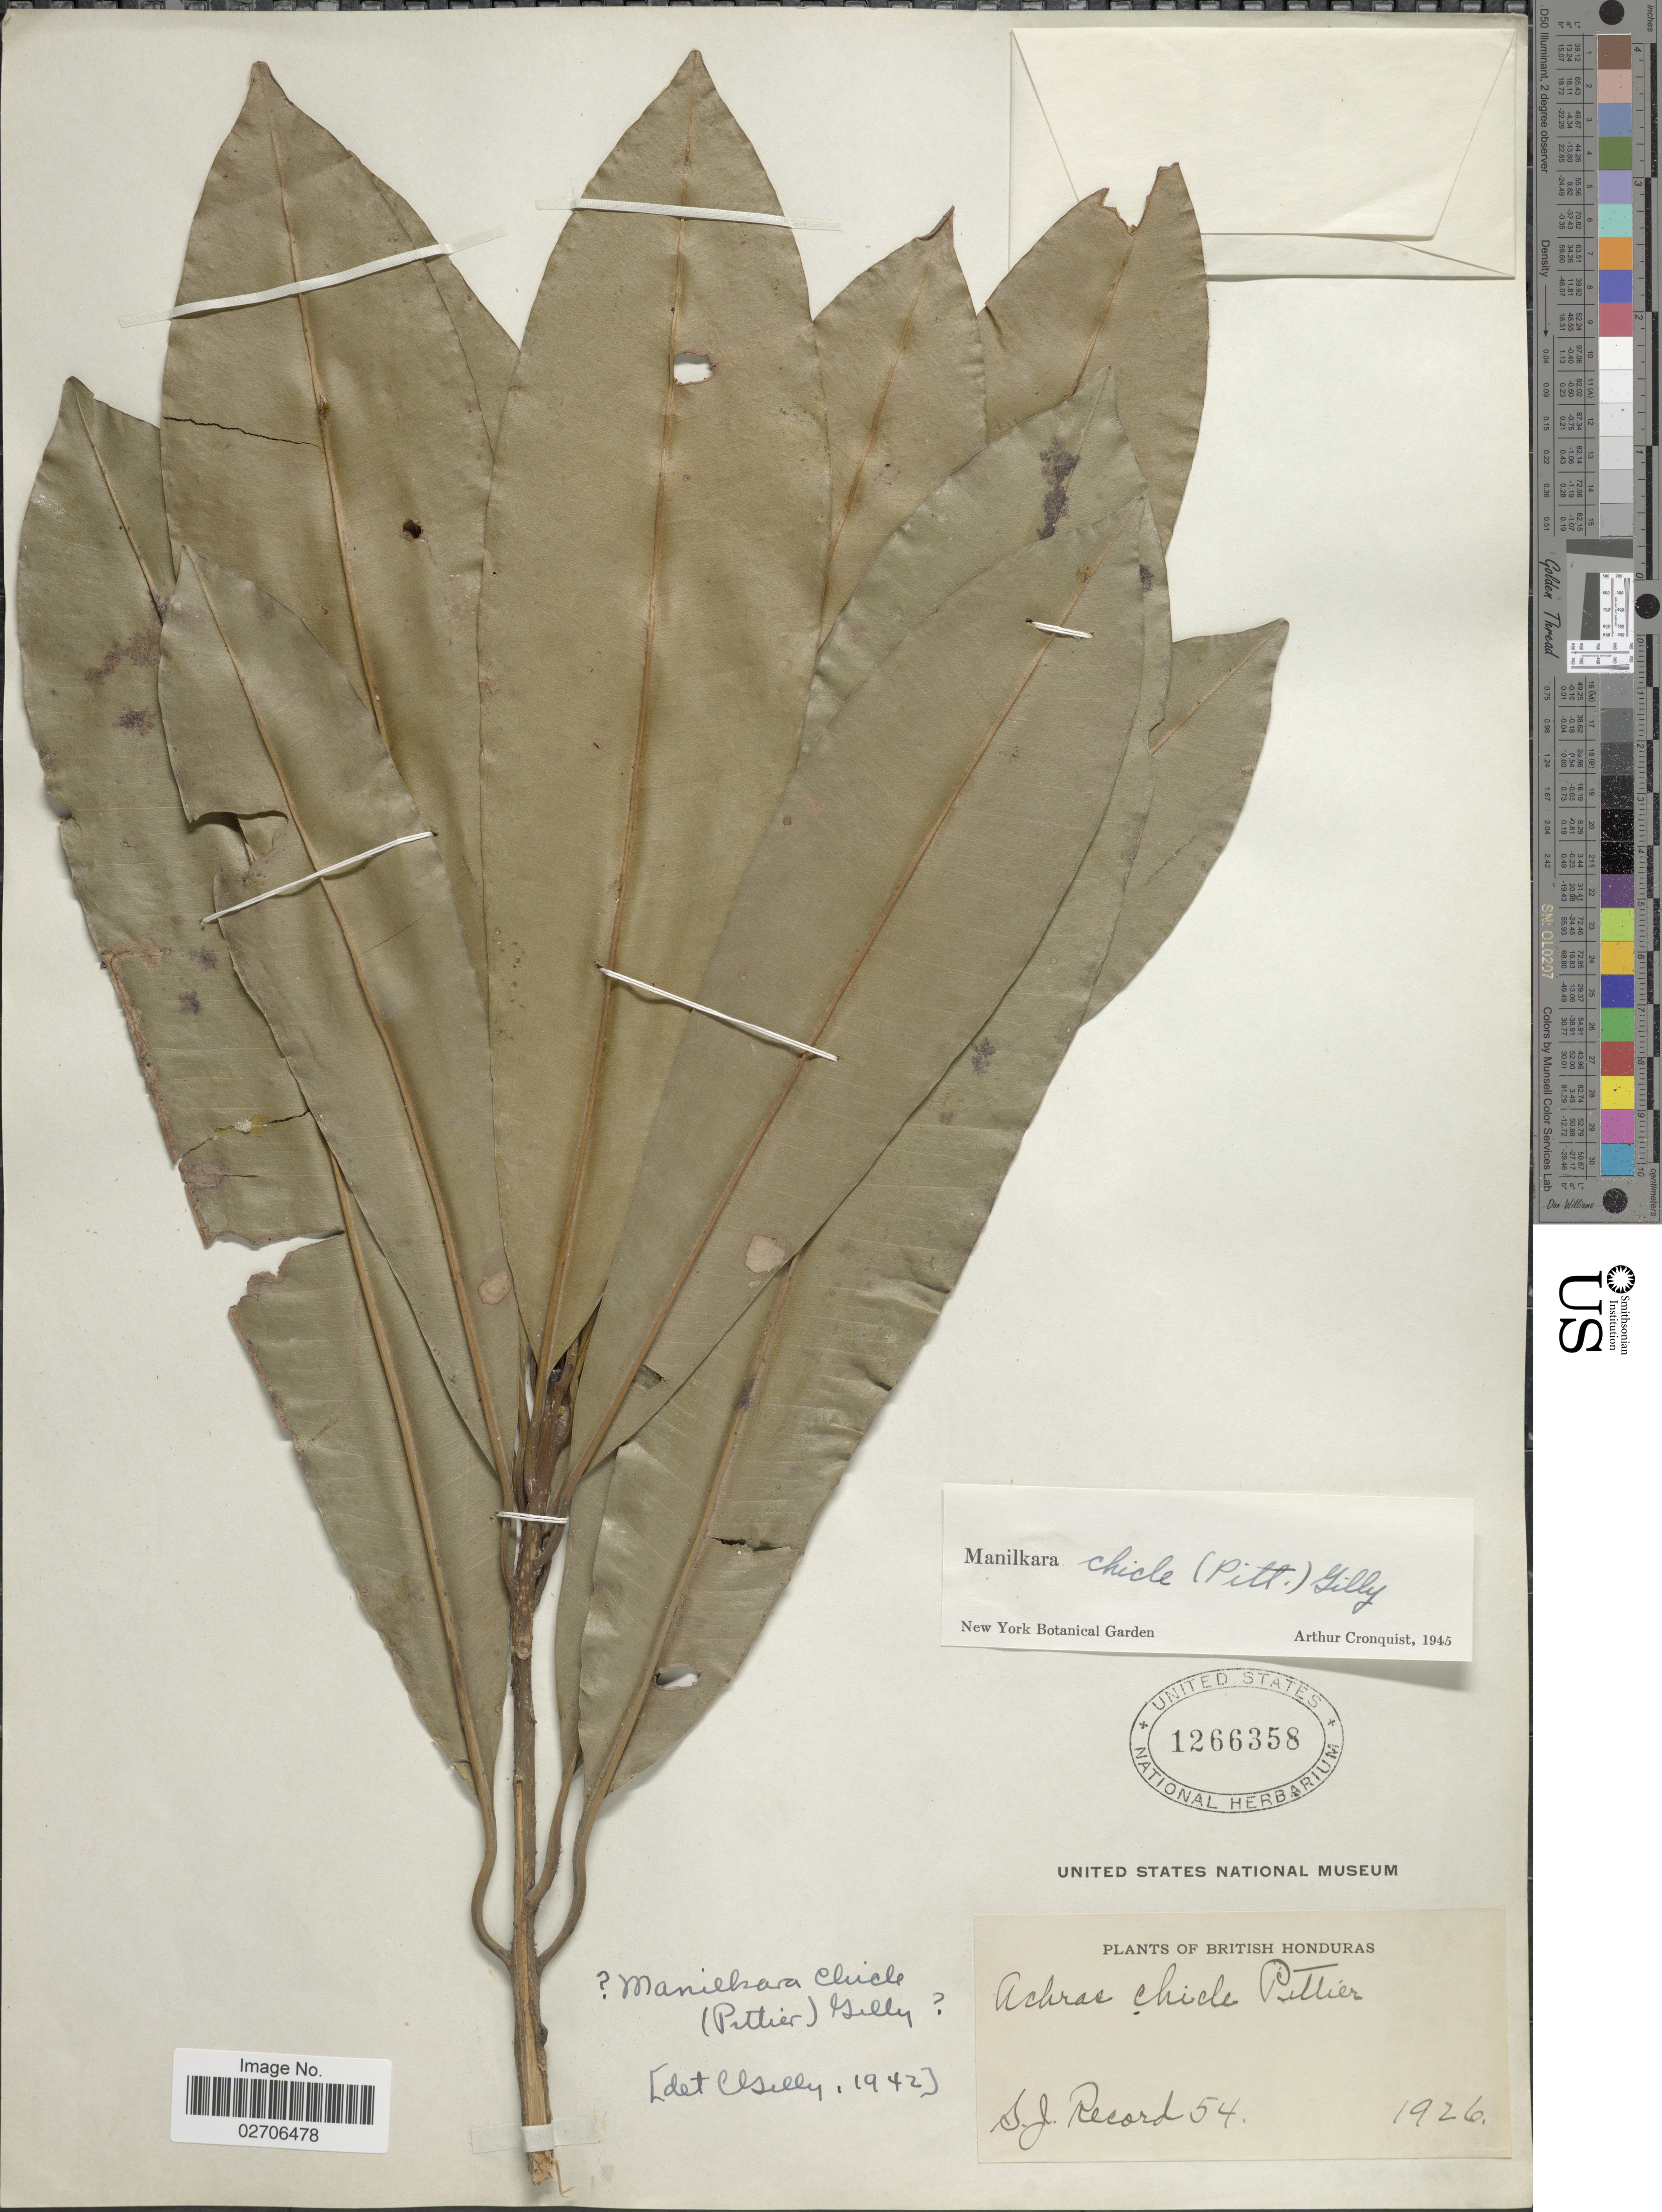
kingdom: Plantae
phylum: Tracheophyta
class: Magnoliopsida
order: Ericales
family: Sapotaceae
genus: Manilkara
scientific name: Manilkara chicle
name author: (Pittier) Gilly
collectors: S. J. Record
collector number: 54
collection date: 1926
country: Belize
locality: British Honduras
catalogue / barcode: US 1266358